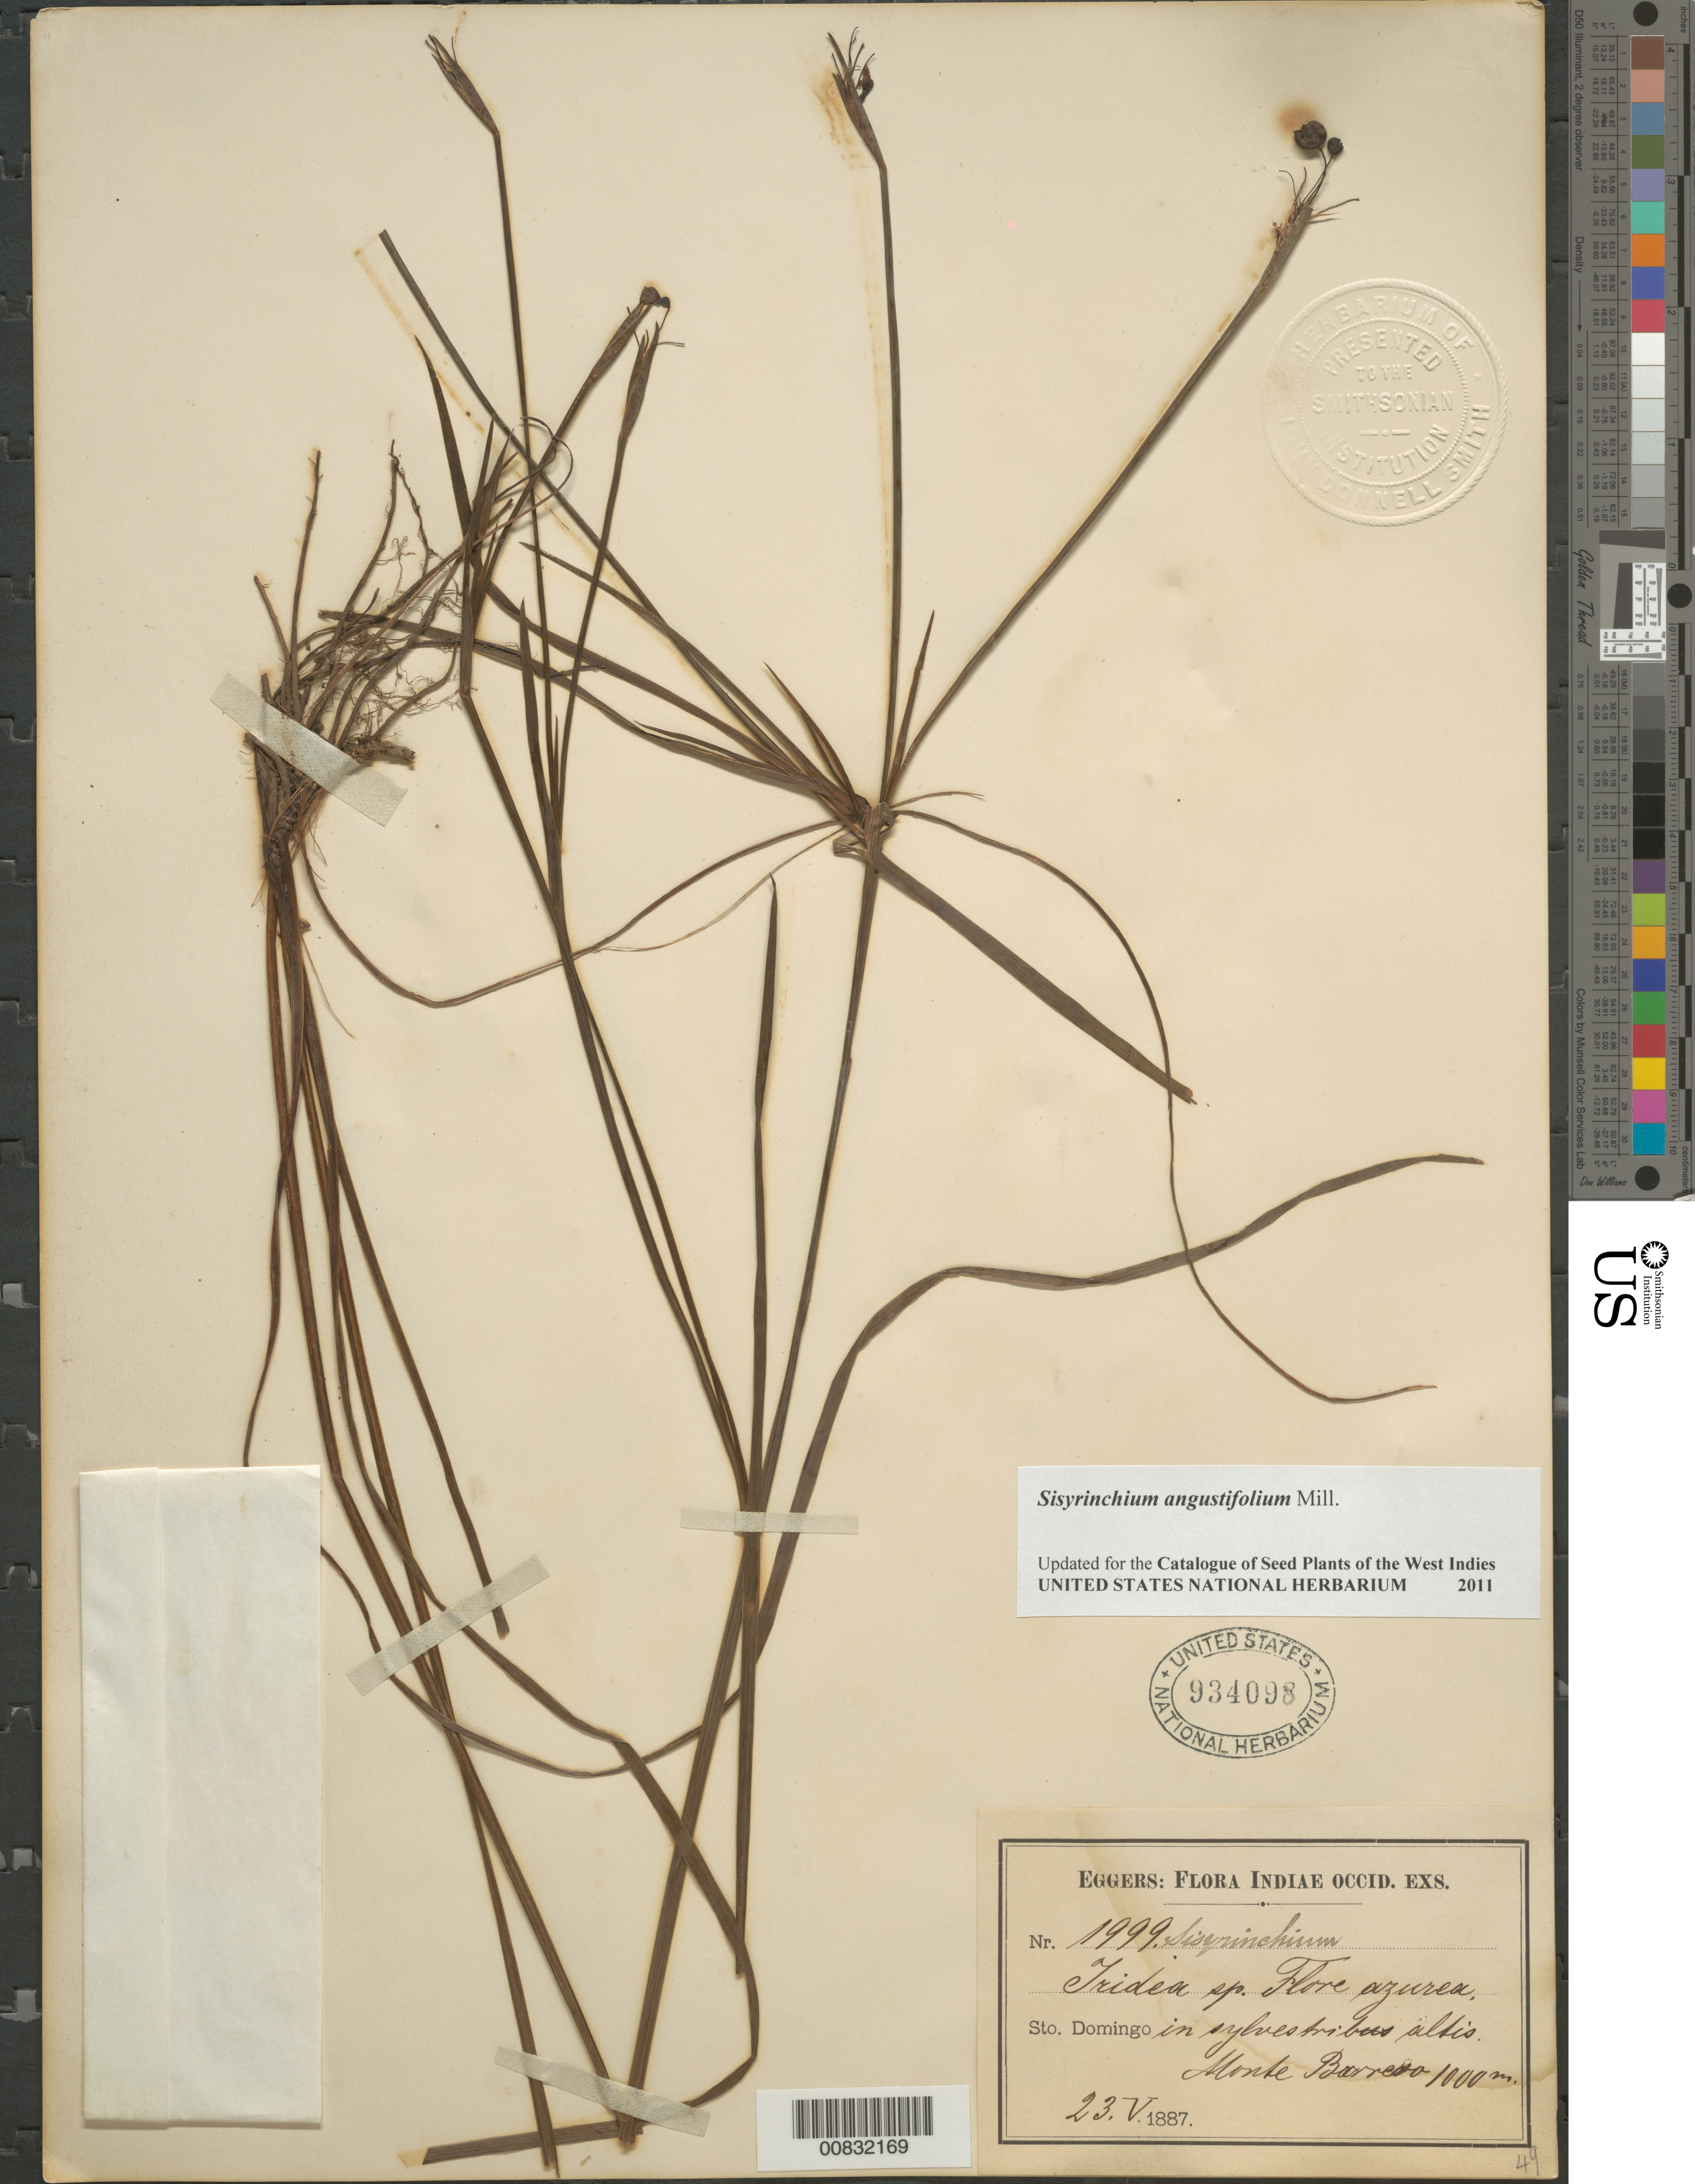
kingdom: Plantae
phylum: Tracheophyta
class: Liliopsida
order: Asparagales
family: Iridaceae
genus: Sisyrinchium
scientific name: Sisyrinchium angustifolium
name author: Mill.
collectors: H. F. A. von Eggers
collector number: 1999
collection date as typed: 23 May 1887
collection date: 1887-05-23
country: Dominican Republic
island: Hispaniola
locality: Monte Barreto.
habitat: In syvestribus altis.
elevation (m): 1000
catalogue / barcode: US 934098